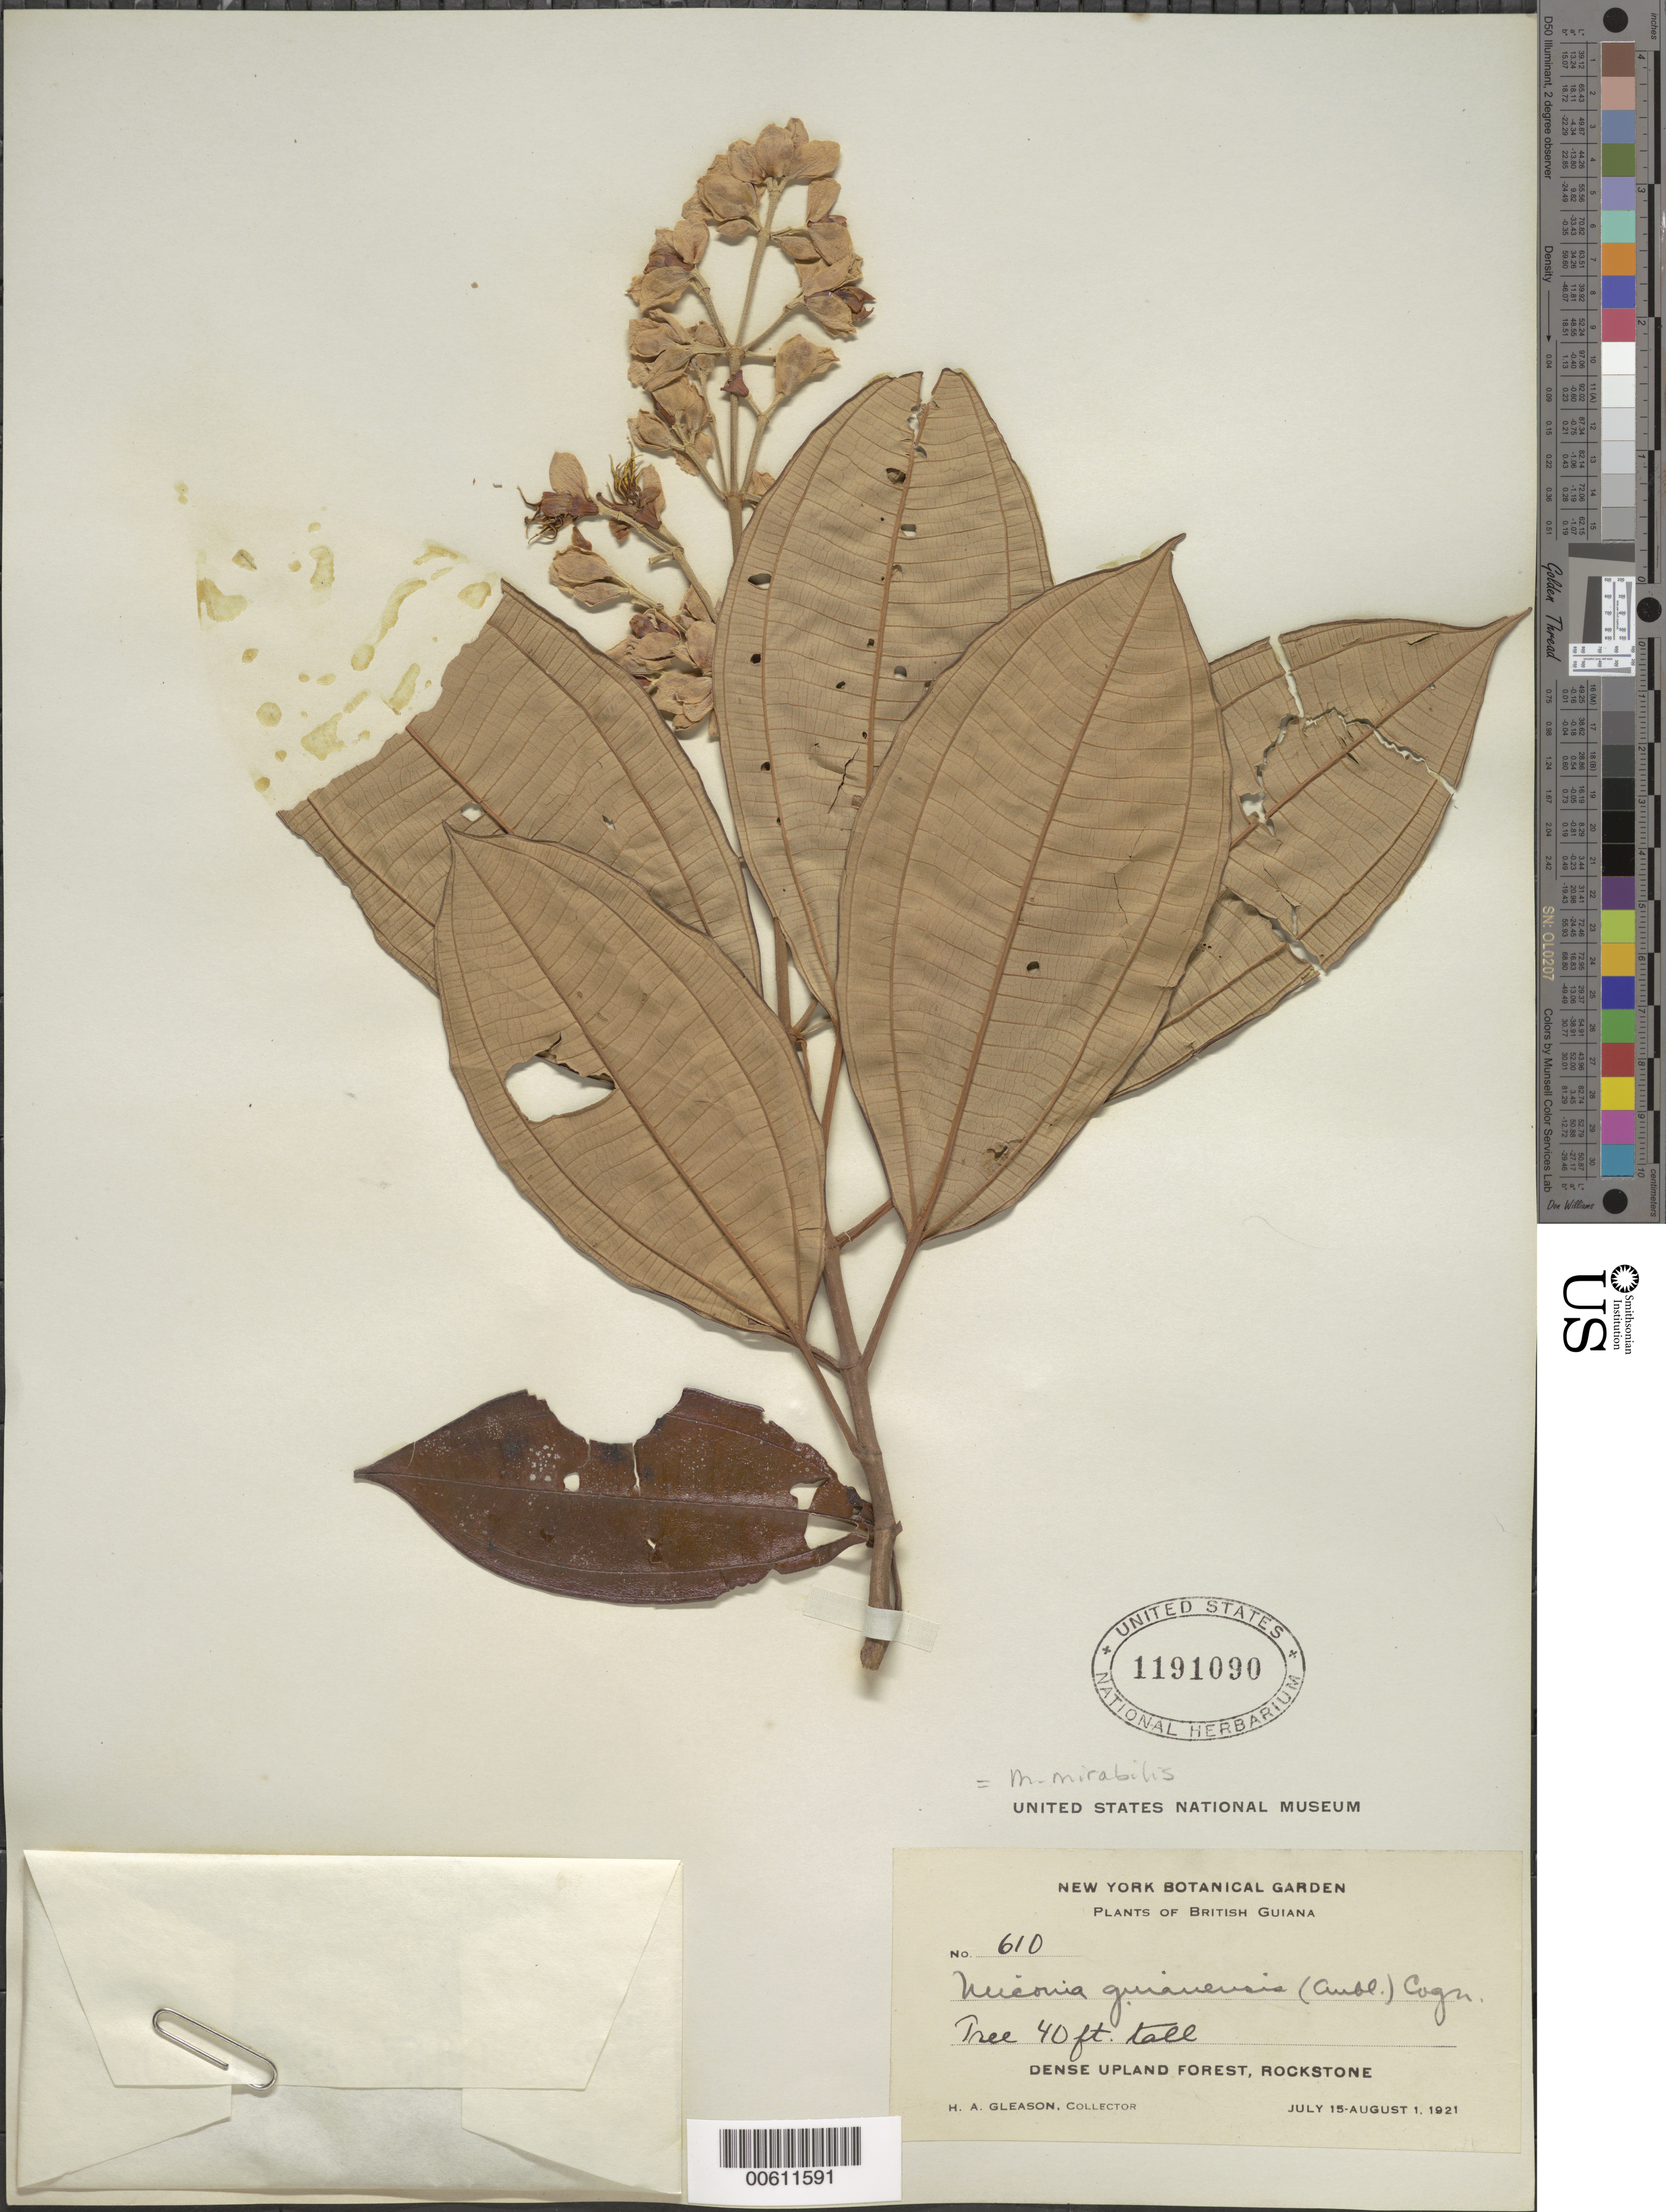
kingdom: Plantae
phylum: Tracheophyta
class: Magnoliopsida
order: Myrtales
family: Melastomataceae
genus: Miconia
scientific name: Miconia mirabilis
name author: (Aubl.) L.O. Williams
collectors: H. A. Gleason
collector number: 610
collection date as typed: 15-Jul-21 to 1-Aug-21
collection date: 1921-07-15/1921-08-01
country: Guyana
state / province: U. Demerara-Berbice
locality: Rockstone, in and about the village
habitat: Dense upland forest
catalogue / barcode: US 1191090